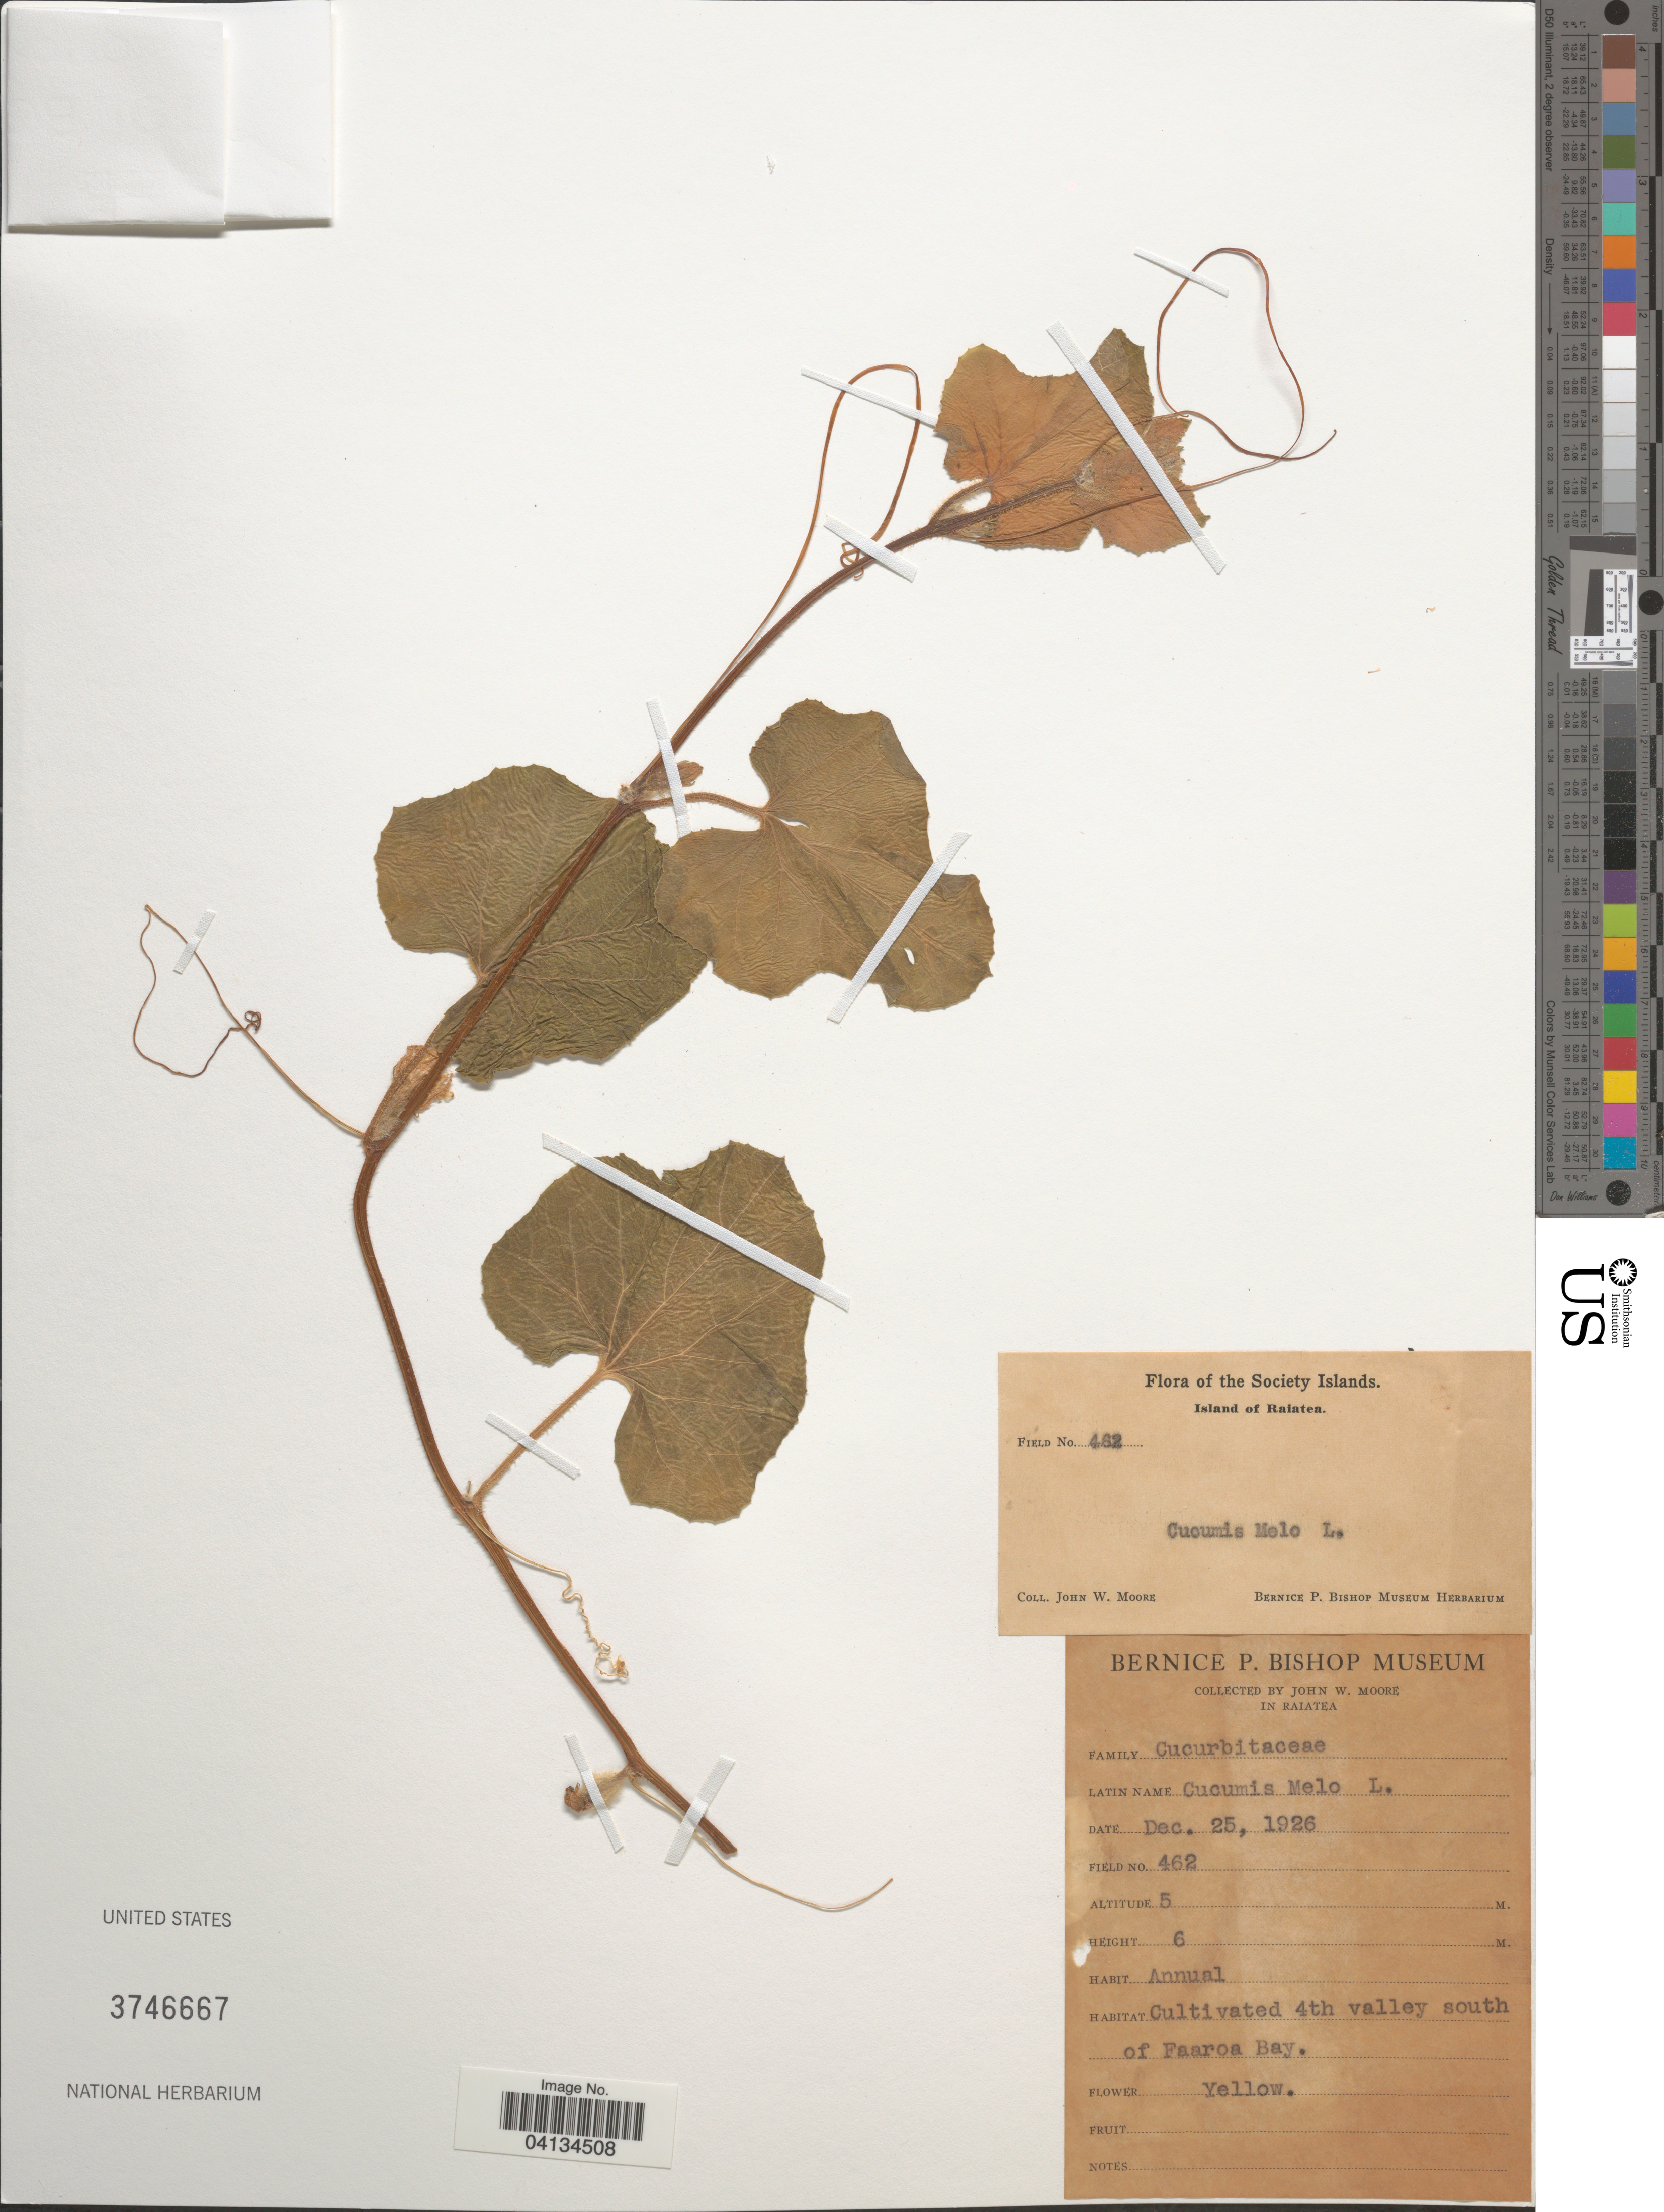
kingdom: Plantae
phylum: Tracheophyta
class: Magnoliopsida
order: Cucurbitales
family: Cucurbitaceae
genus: Cucumis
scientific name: Cucumis melo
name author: L.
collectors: J. Moore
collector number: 462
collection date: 1926-12-25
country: French Polynesia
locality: The Society Islands. Island of Raiatea. Cultivated 4th valley south of Faaroa Bay.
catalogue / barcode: US 3746667